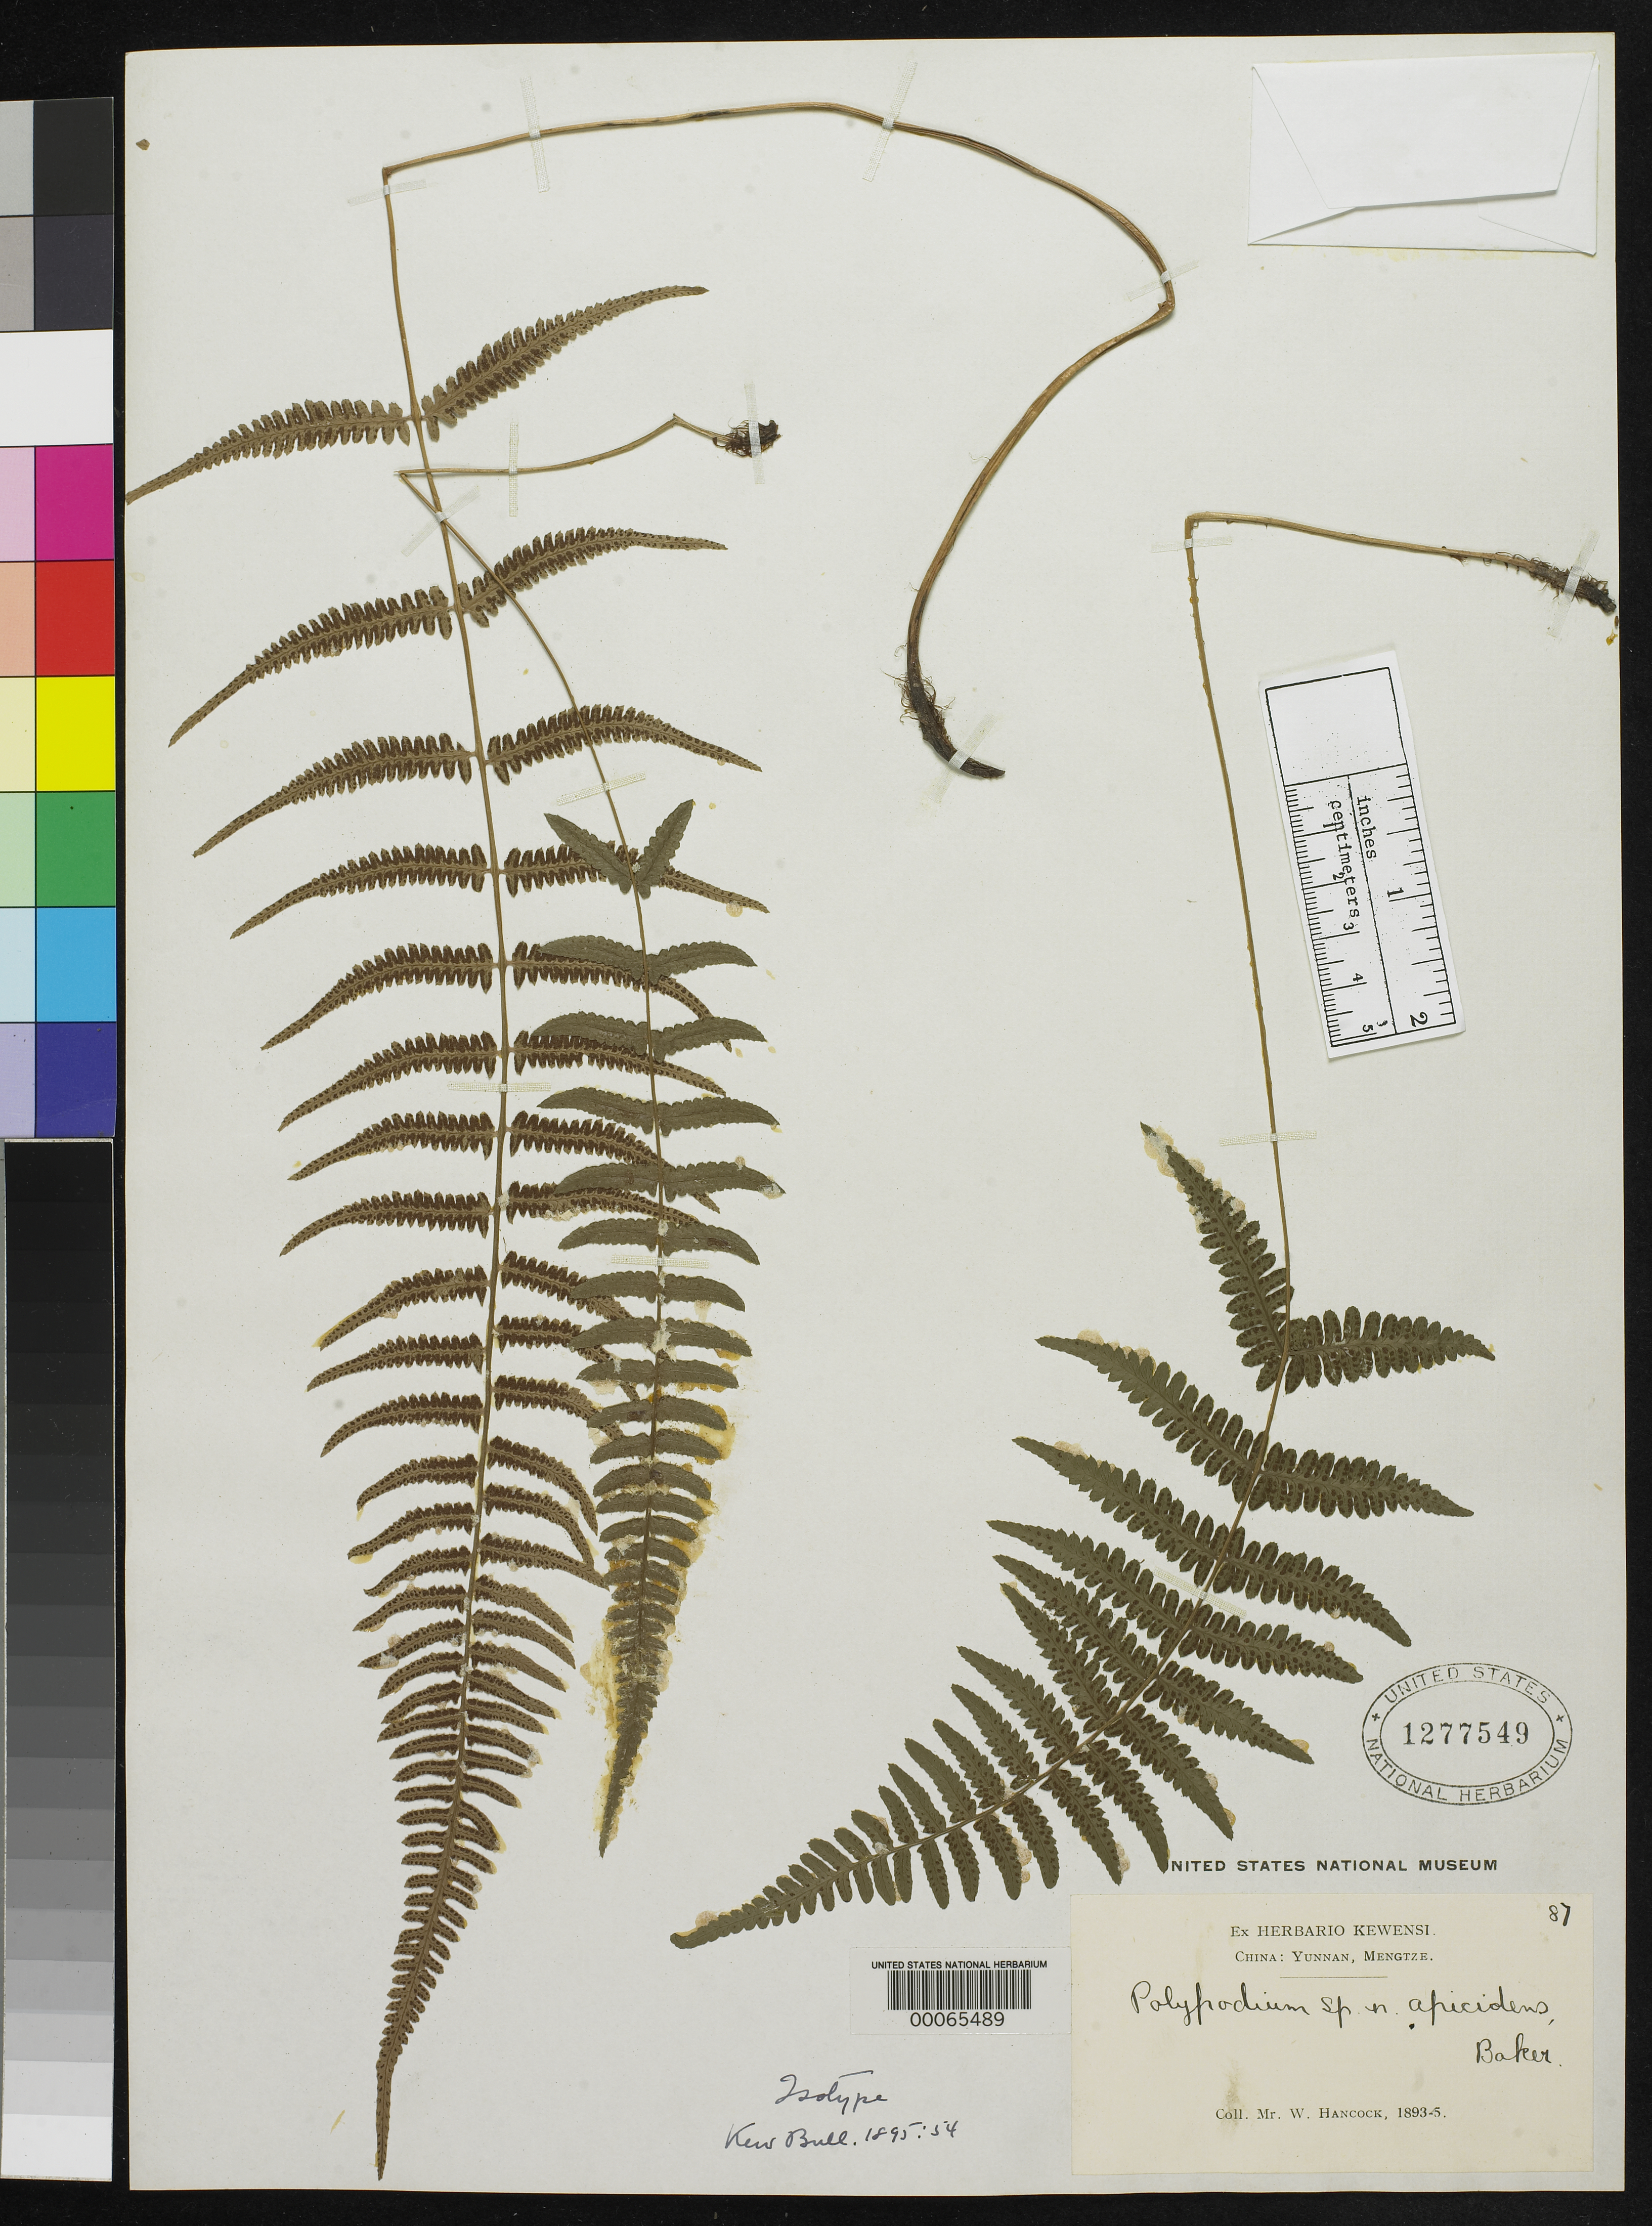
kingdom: Plantae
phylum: Tracheophyta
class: Polypodiopsida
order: Polypodiales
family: Polypodiaceae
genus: Polypodium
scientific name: Polypodium apicidens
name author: Baker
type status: Type Collection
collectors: W. Hancock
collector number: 87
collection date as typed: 1893 to -- --- 1895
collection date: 1893/1895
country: China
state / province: Yunnan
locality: Mengtze.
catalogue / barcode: US 1277549